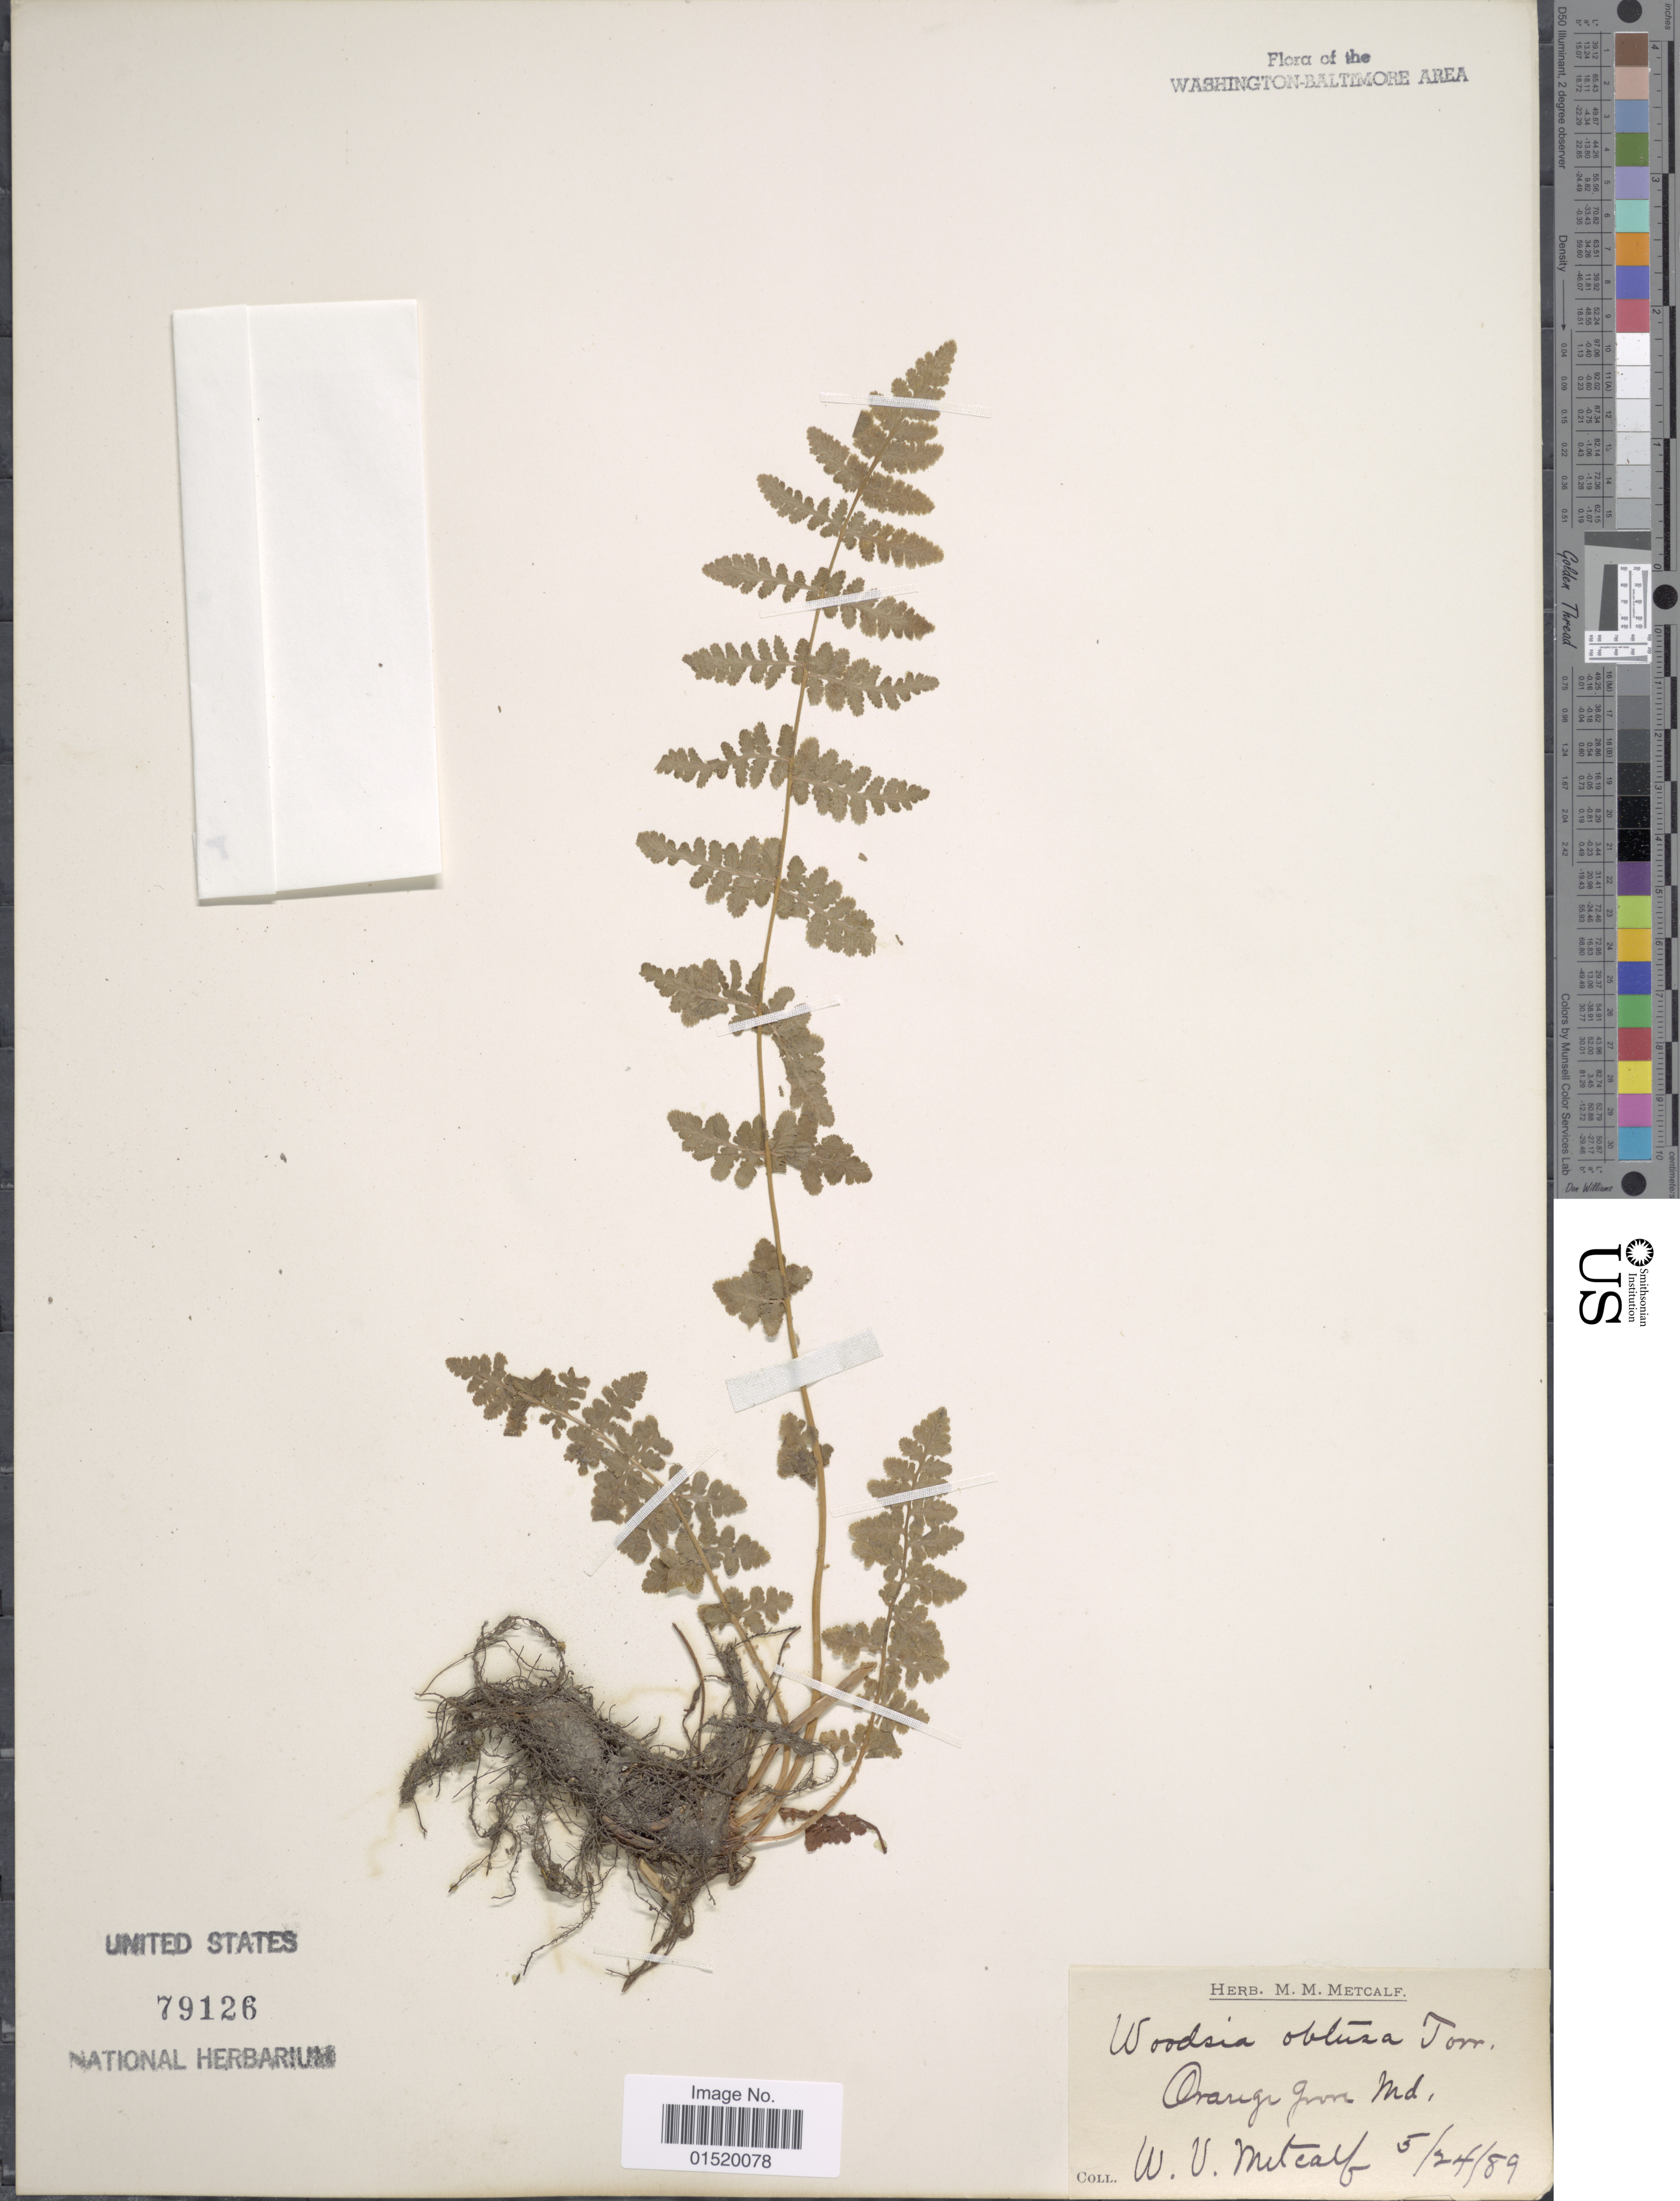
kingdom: Plantae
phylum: Tracheophyta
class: Polypodiopsida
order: Polypodiales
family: Woodsiaceae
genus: Woodsia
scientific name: Woodsia obtusa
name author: (Spreng.) Torr.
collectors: W. Metcalf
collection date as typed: Transcribed d/m/y: 24/5/89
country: United States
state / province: Maryland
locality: Orange Grove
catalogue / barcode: US 79126